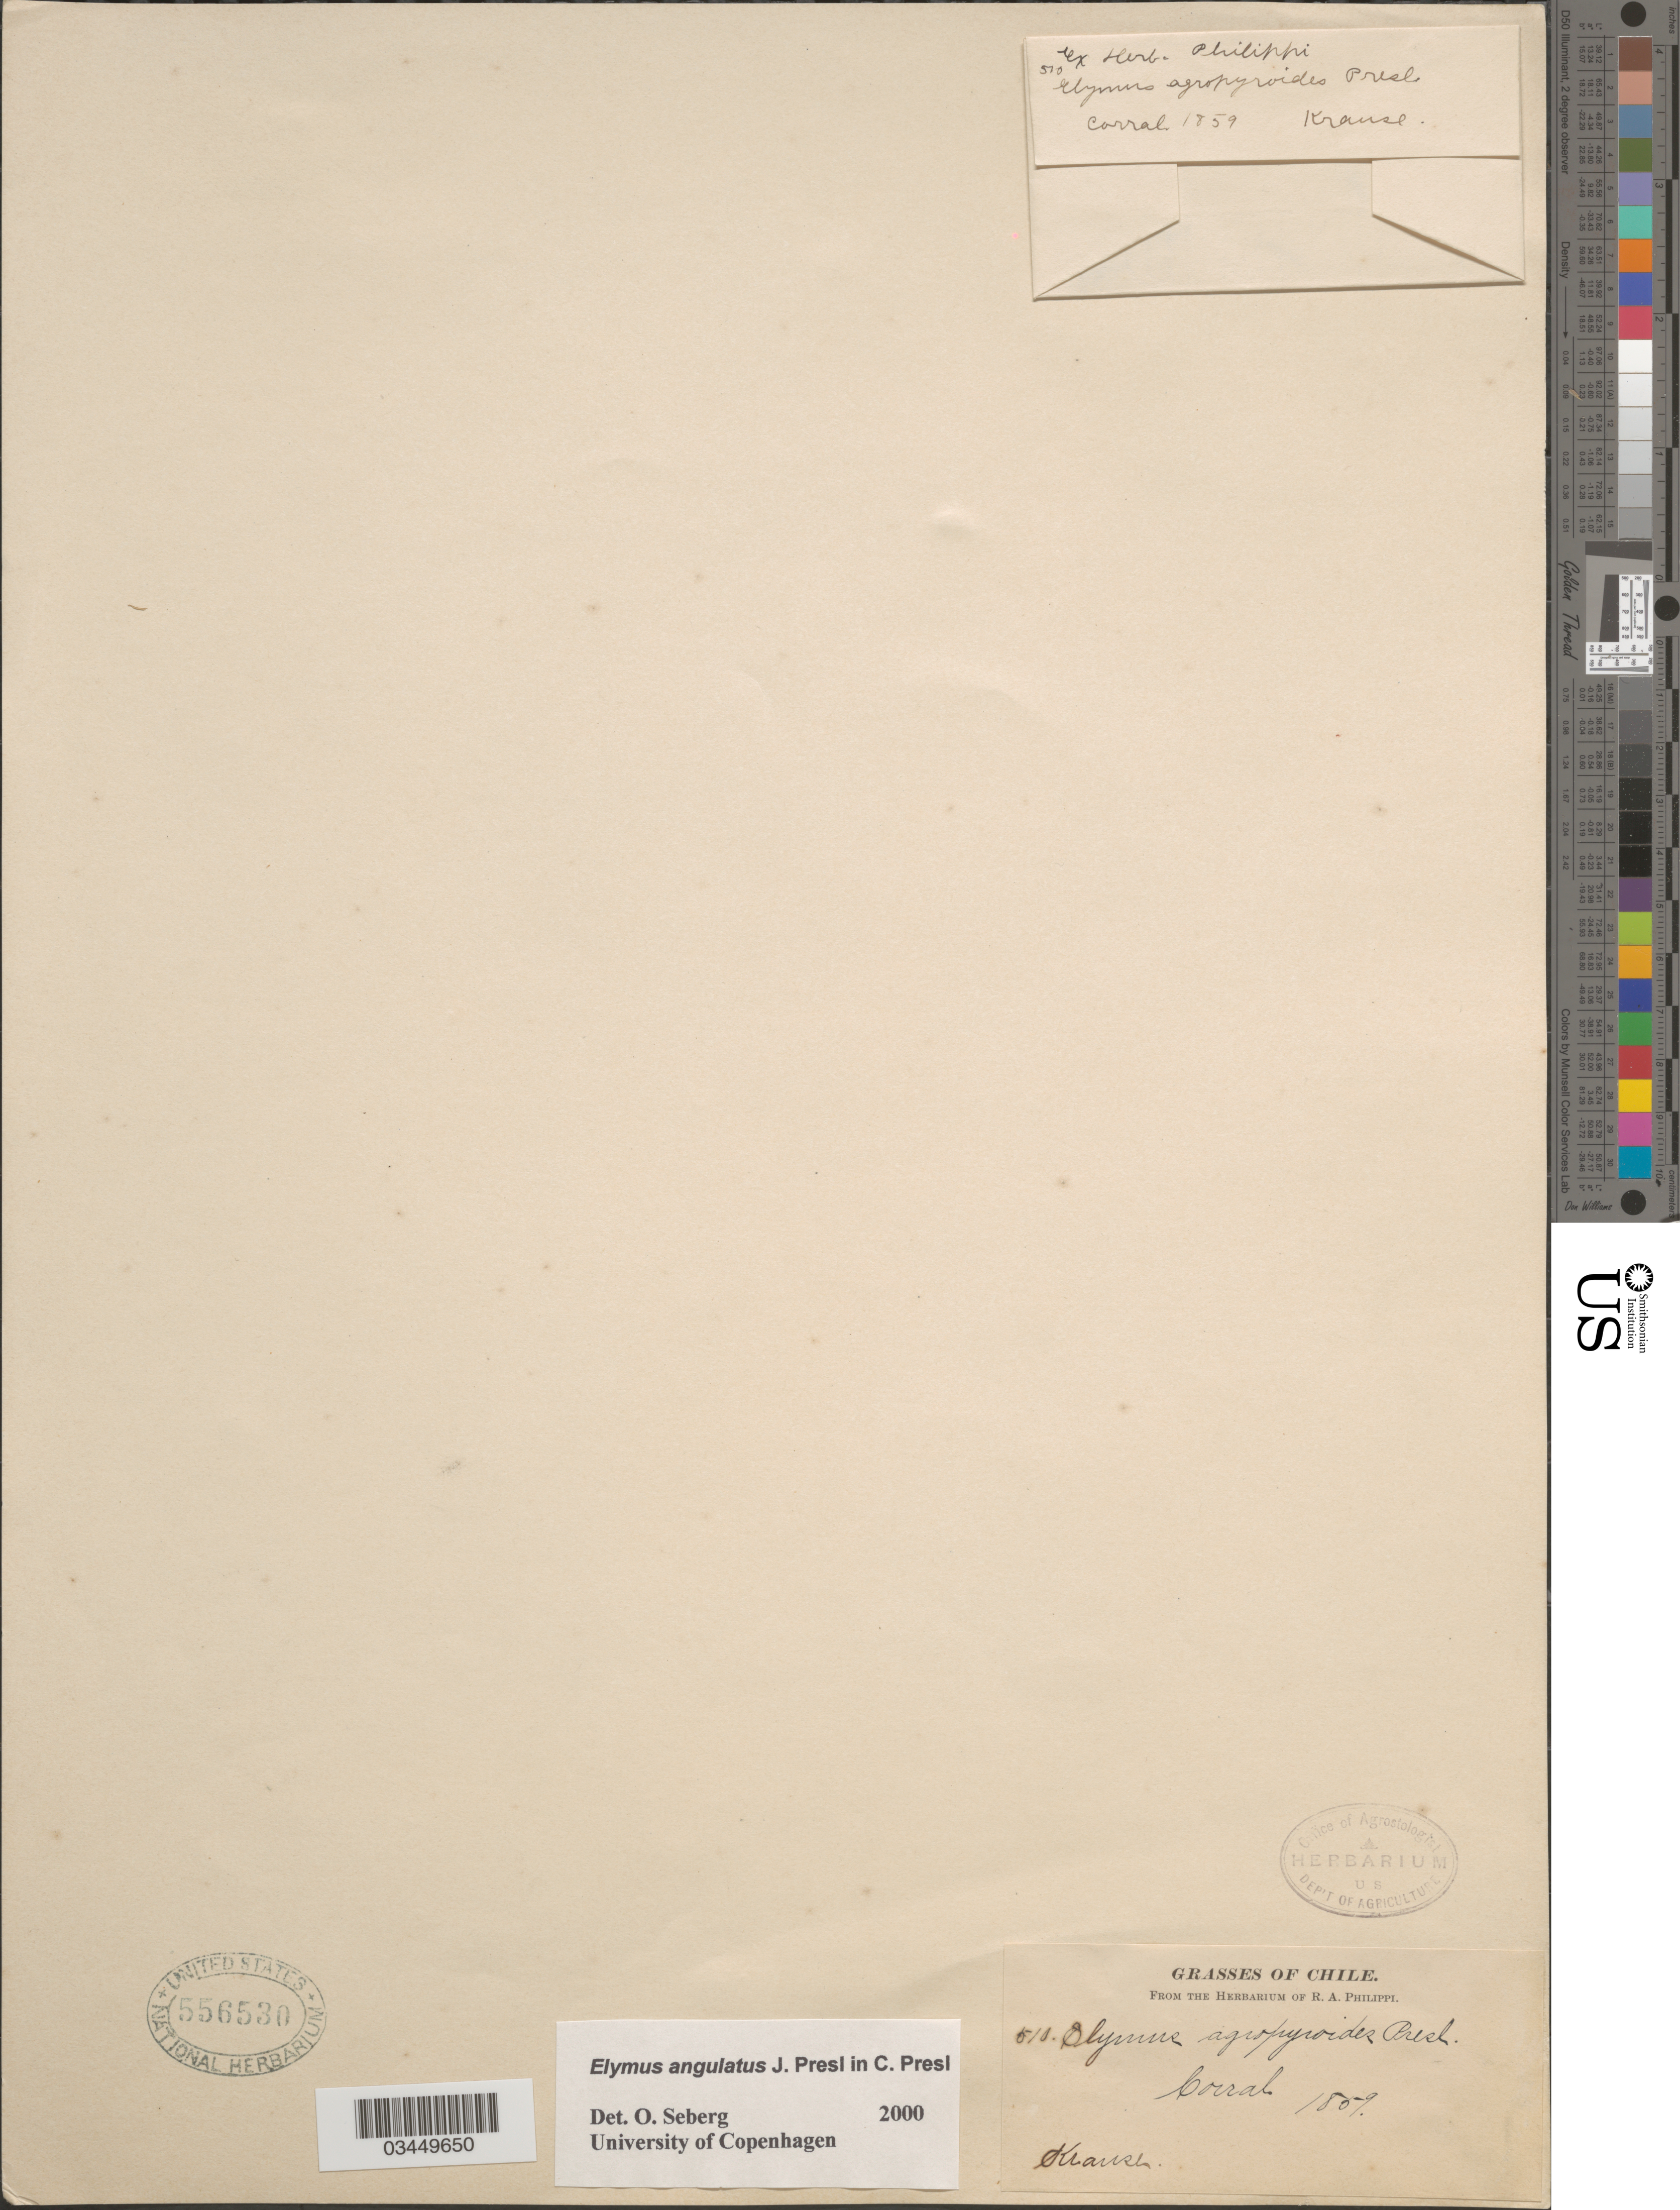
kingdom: Plantae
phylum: Tracheophyta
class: Liliopsida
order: Poales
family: Poaceae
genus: Elymus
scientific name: Elymus angulatus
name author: J. Presl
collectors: -- Krause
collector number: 510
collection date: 1859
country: Chile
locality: Corral.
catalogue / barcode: US 556530